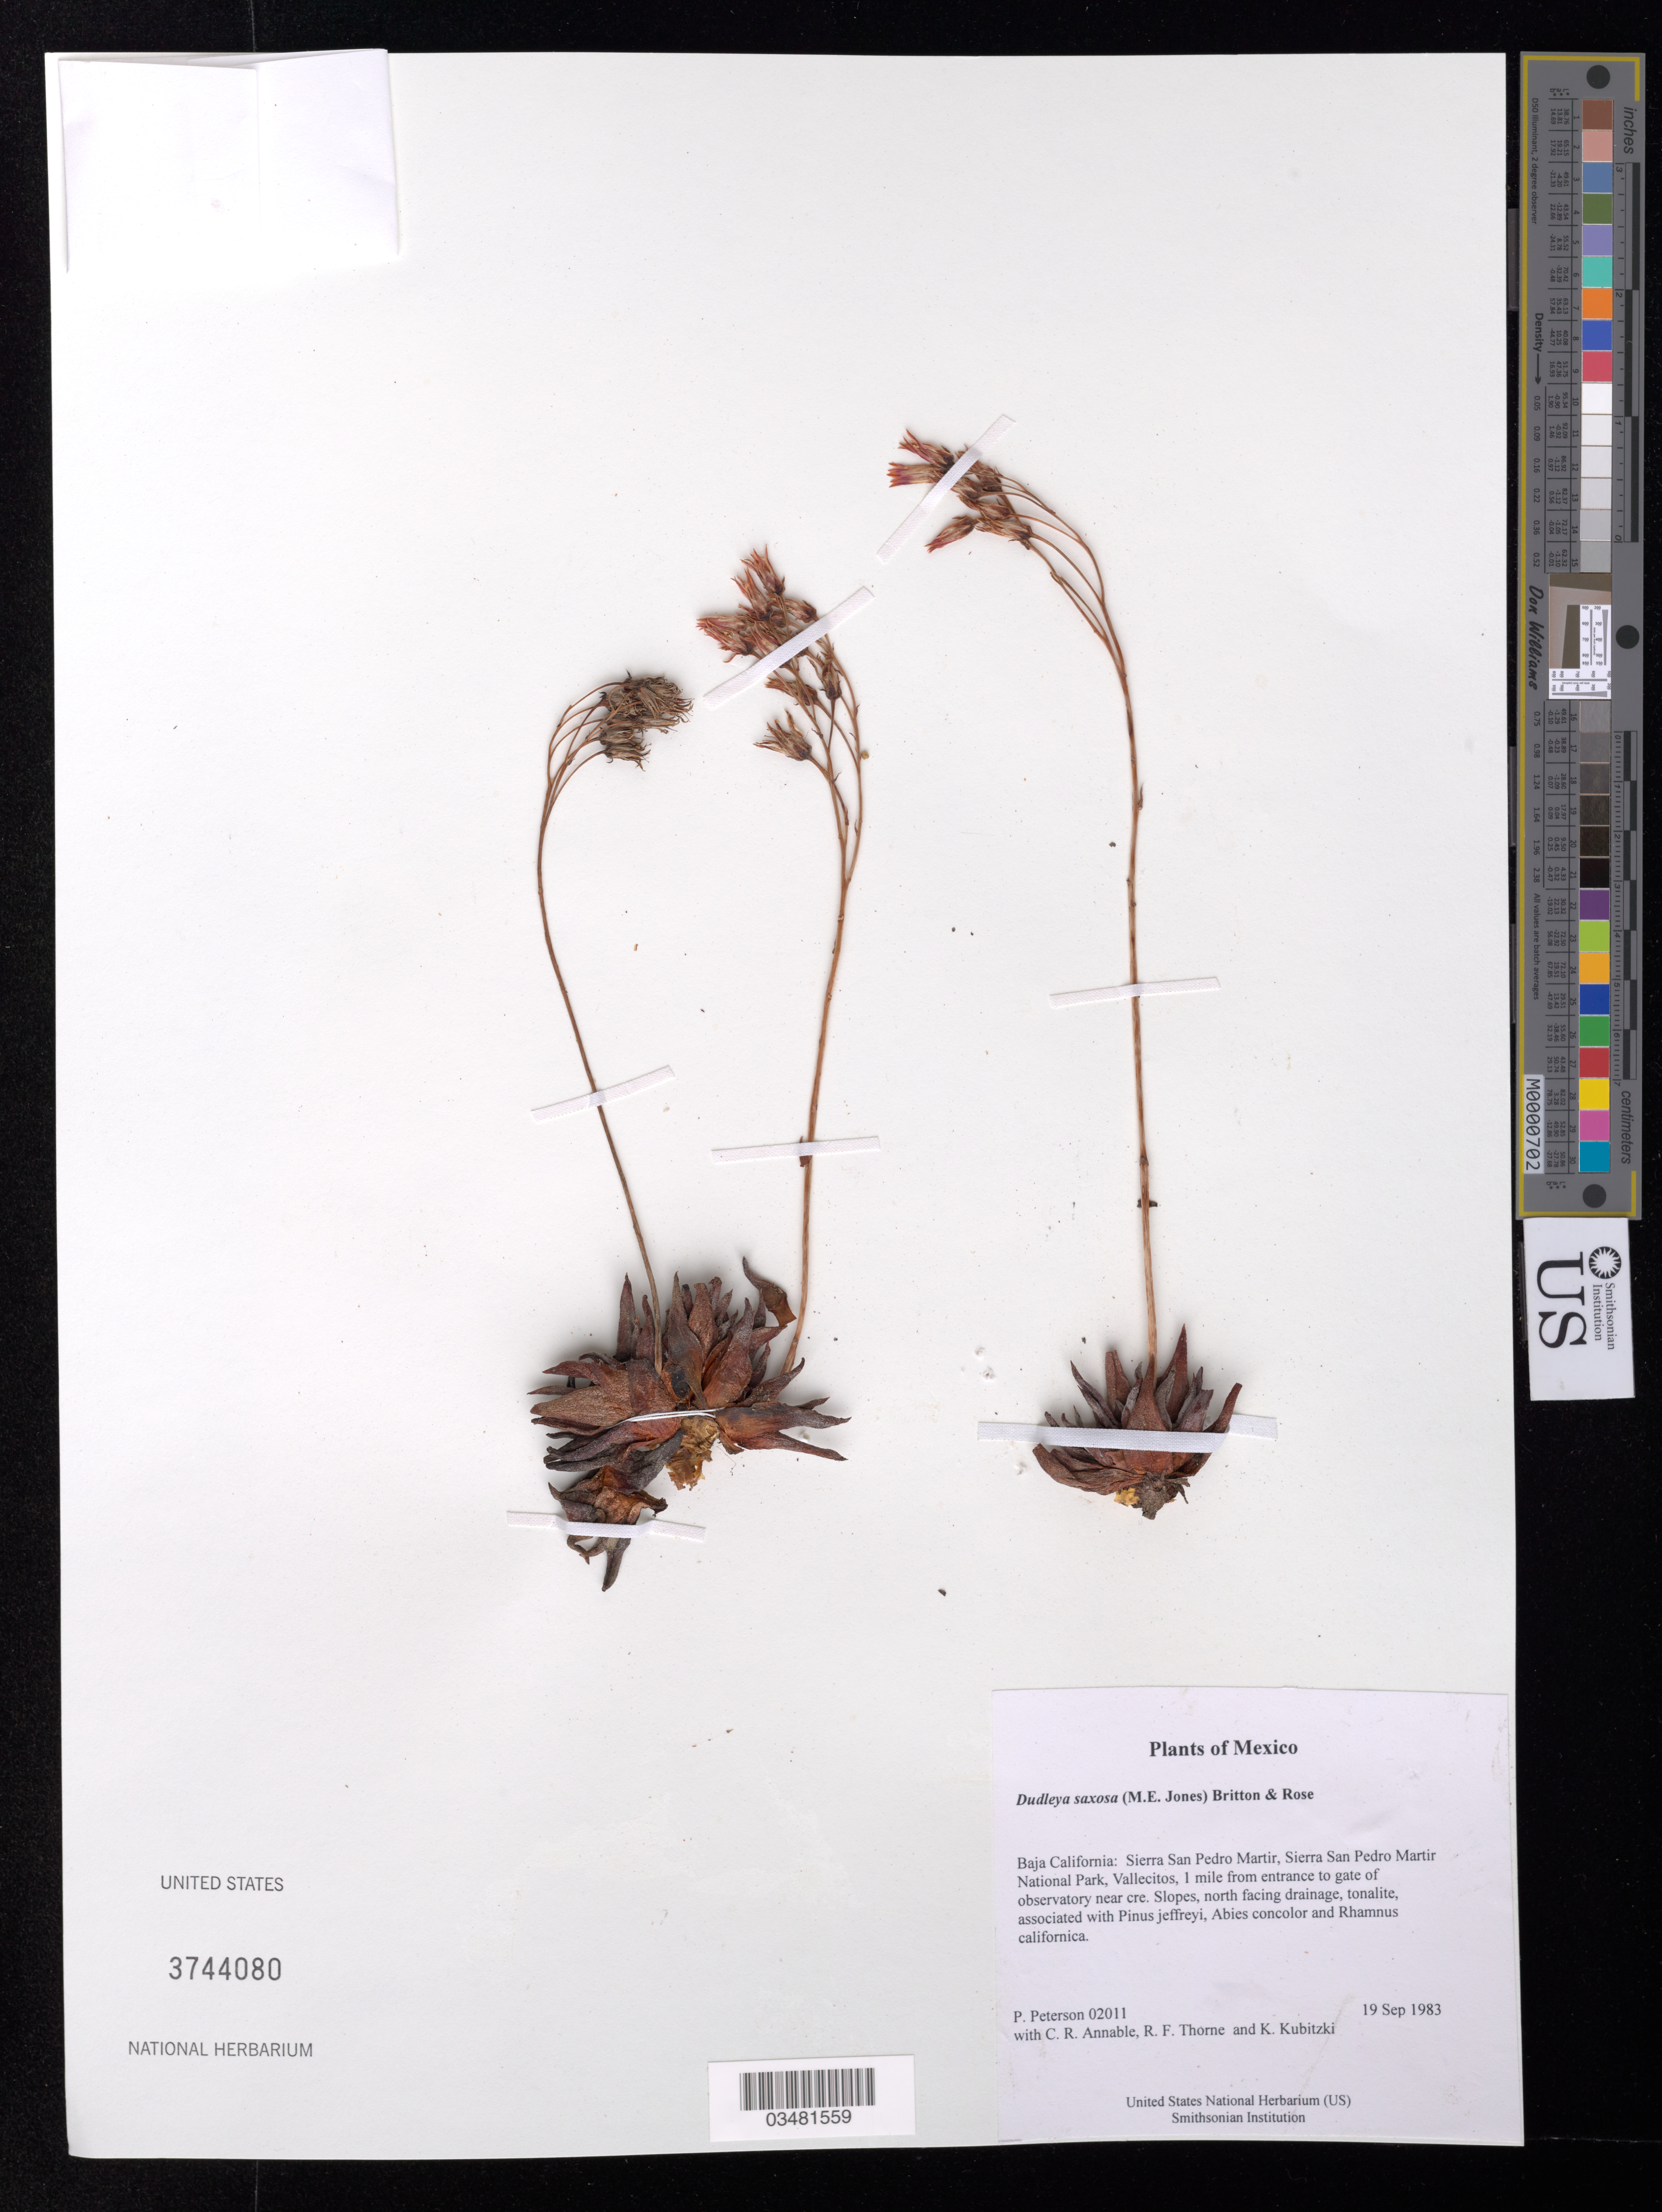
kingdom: Plantae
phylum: Tracheophyta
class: Magnoliopsida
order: Saxifragales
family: Crassulaceae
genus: Dudleya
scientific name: Dudleya saxosa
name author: (M.E. Jones) Britton & Rose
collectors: P. M. Peterson, C. R. Annable, R. F. Thorne & K. Kubitzki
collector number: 02011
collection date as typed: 19 Sep 1983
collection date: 1983-09-19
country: Mexico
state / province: Baja California Norte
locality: Sierra San Pedro Martir, Sierra San Pedro Martir National Park, Vallecitos, 1 mile from entrance to gate of observatory near cre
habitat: Slopes, north facing drainage, tonalite, associated with Pinus jeffreyi, Abies concolor and Rhamnus californica.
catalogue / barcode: US 3744080